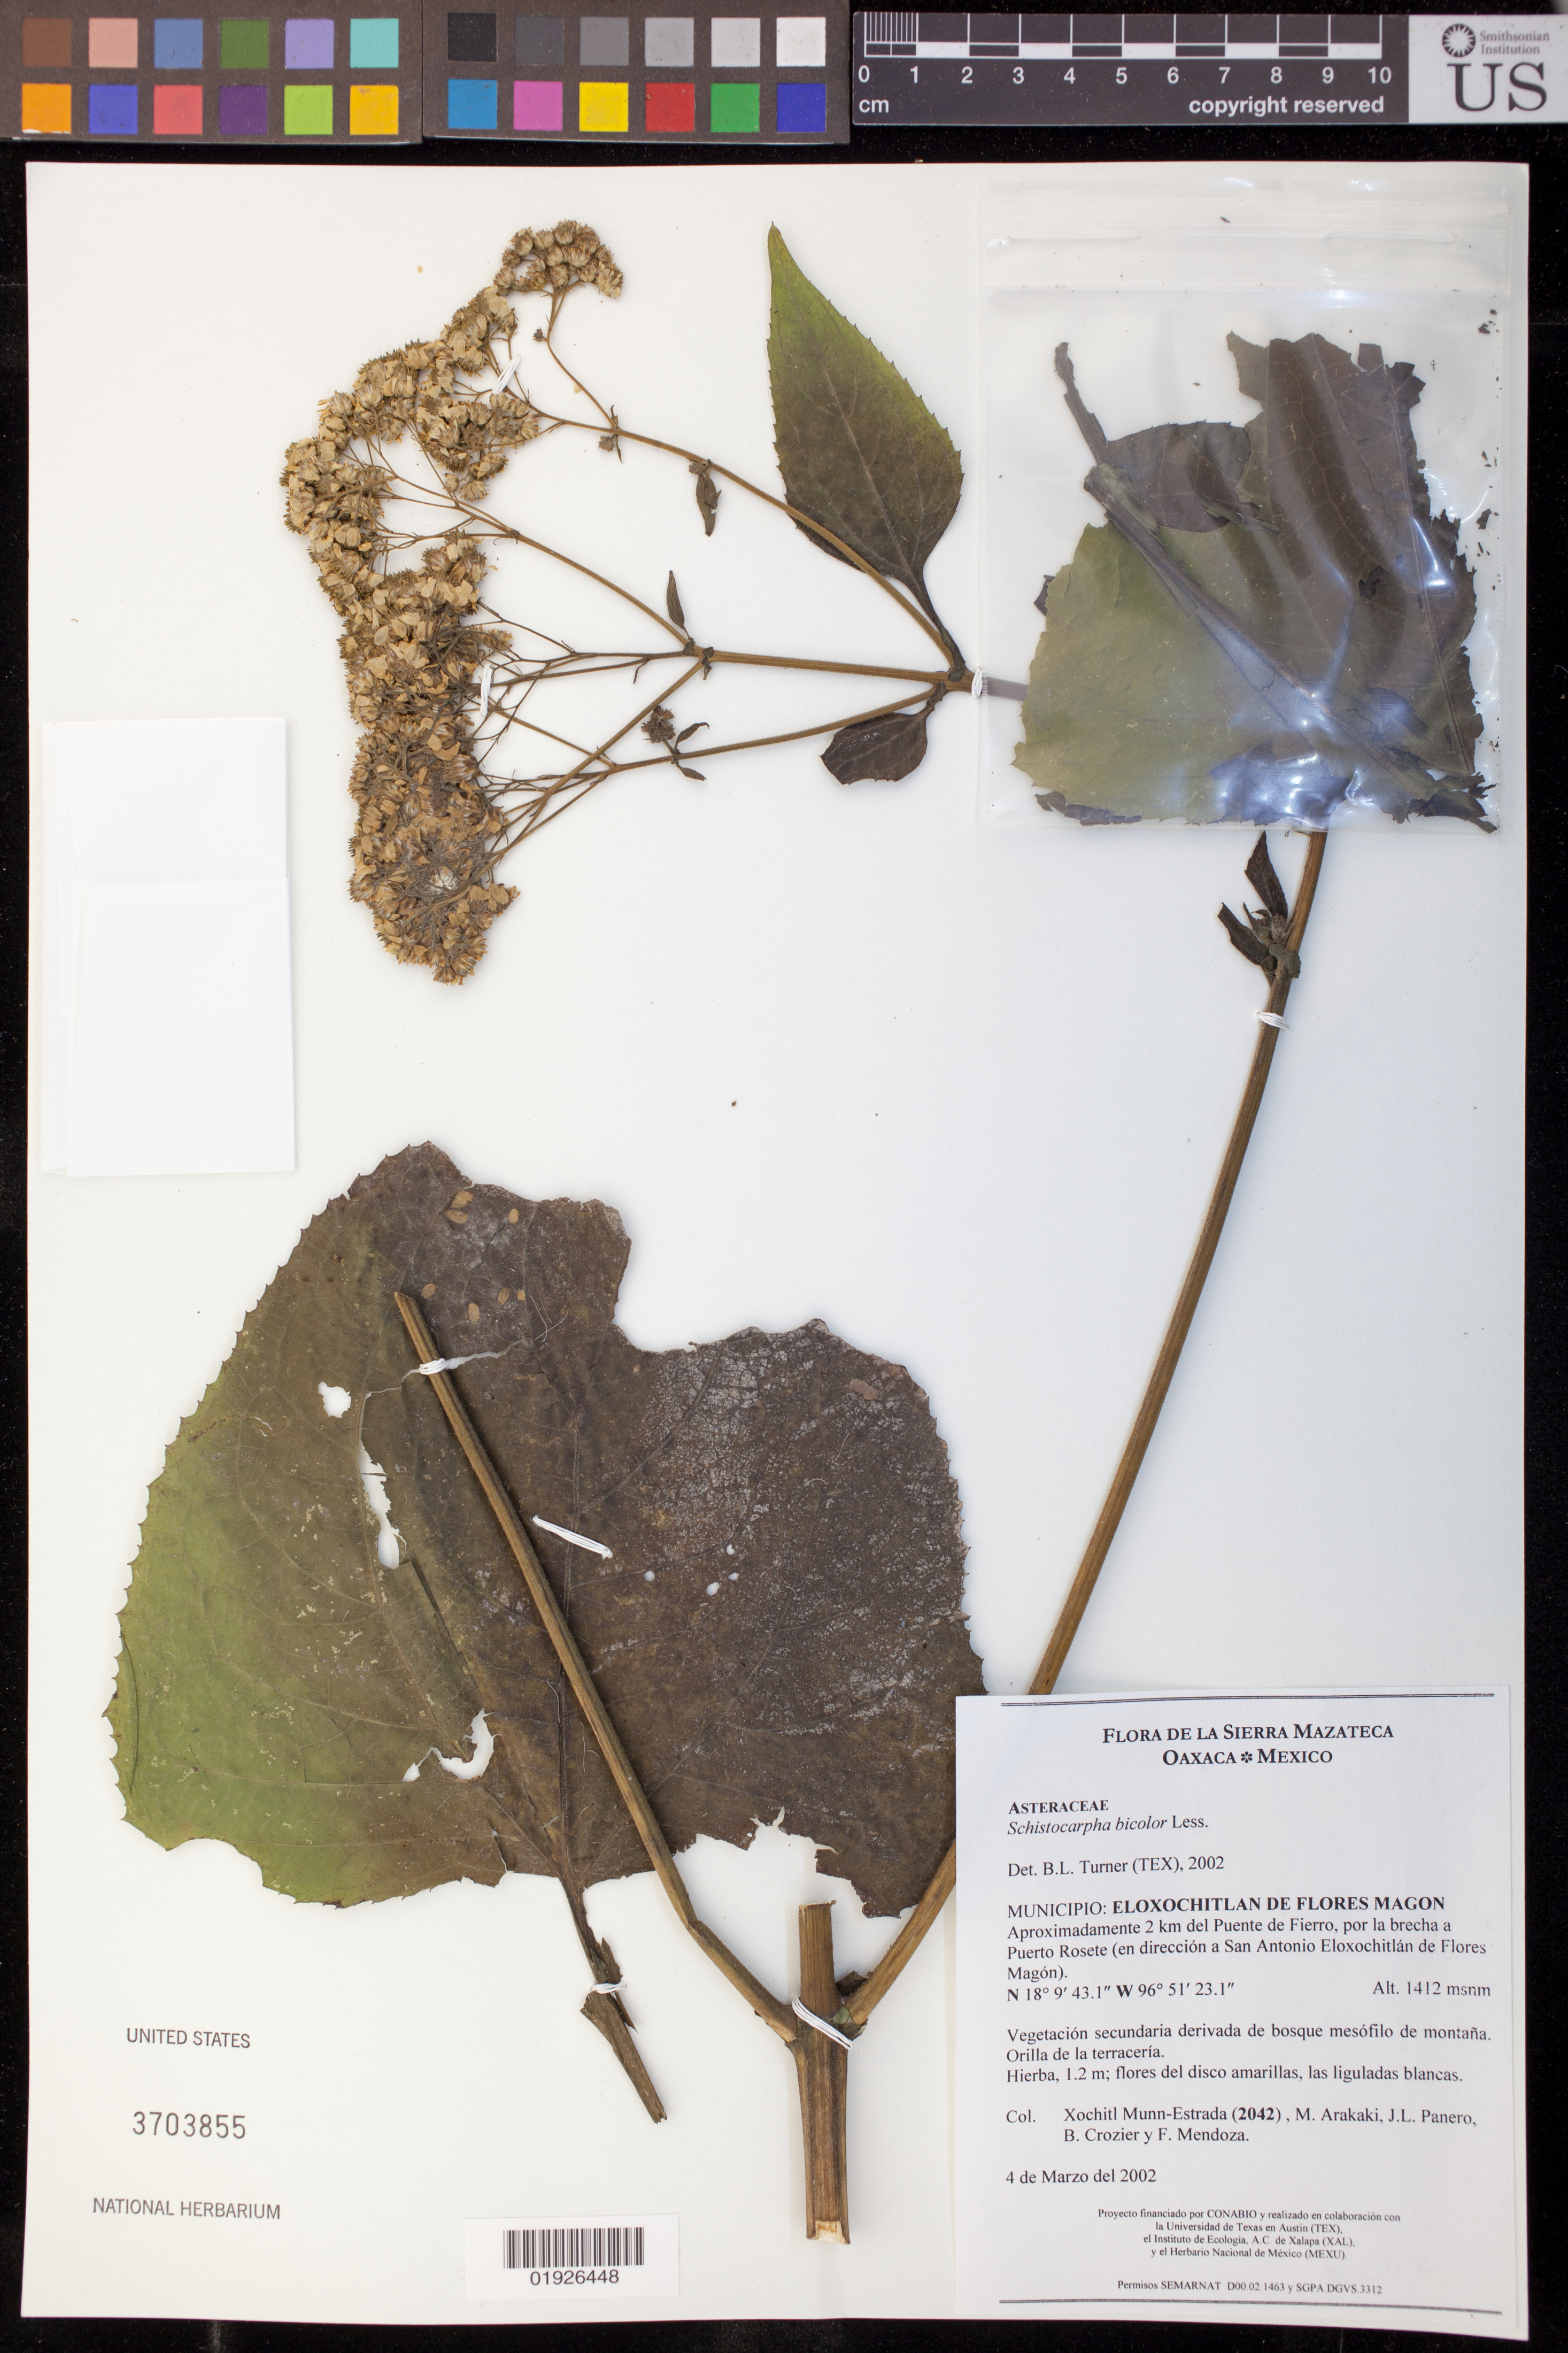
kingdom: Plantae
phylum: Tracheophyta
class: Magnoliopsida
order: Asterales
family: Asteraceae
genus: Schistocarpha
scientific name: Schistocarpha bicolor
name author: Less.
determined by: Turner, B. L.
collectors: X. Munn-Estrada, M. Arakaki, J. L. Panero, B. Crozier & F. Mendoza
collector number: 2042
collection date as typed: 4 de Marzo del 2002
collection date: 2002-03-04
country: Mexico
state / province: Oaxaca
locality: Eloxochitlan de Flores Magon, Aprox. 2 km del Puente de Fierro, por la brecha a Puerto Rosete (en direccion a San Antonio Eloxochitlan de Flores Magon).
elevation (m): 1412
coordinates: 18 09 43.1 N, 96 51 23.1 W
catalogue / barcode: US 3703855